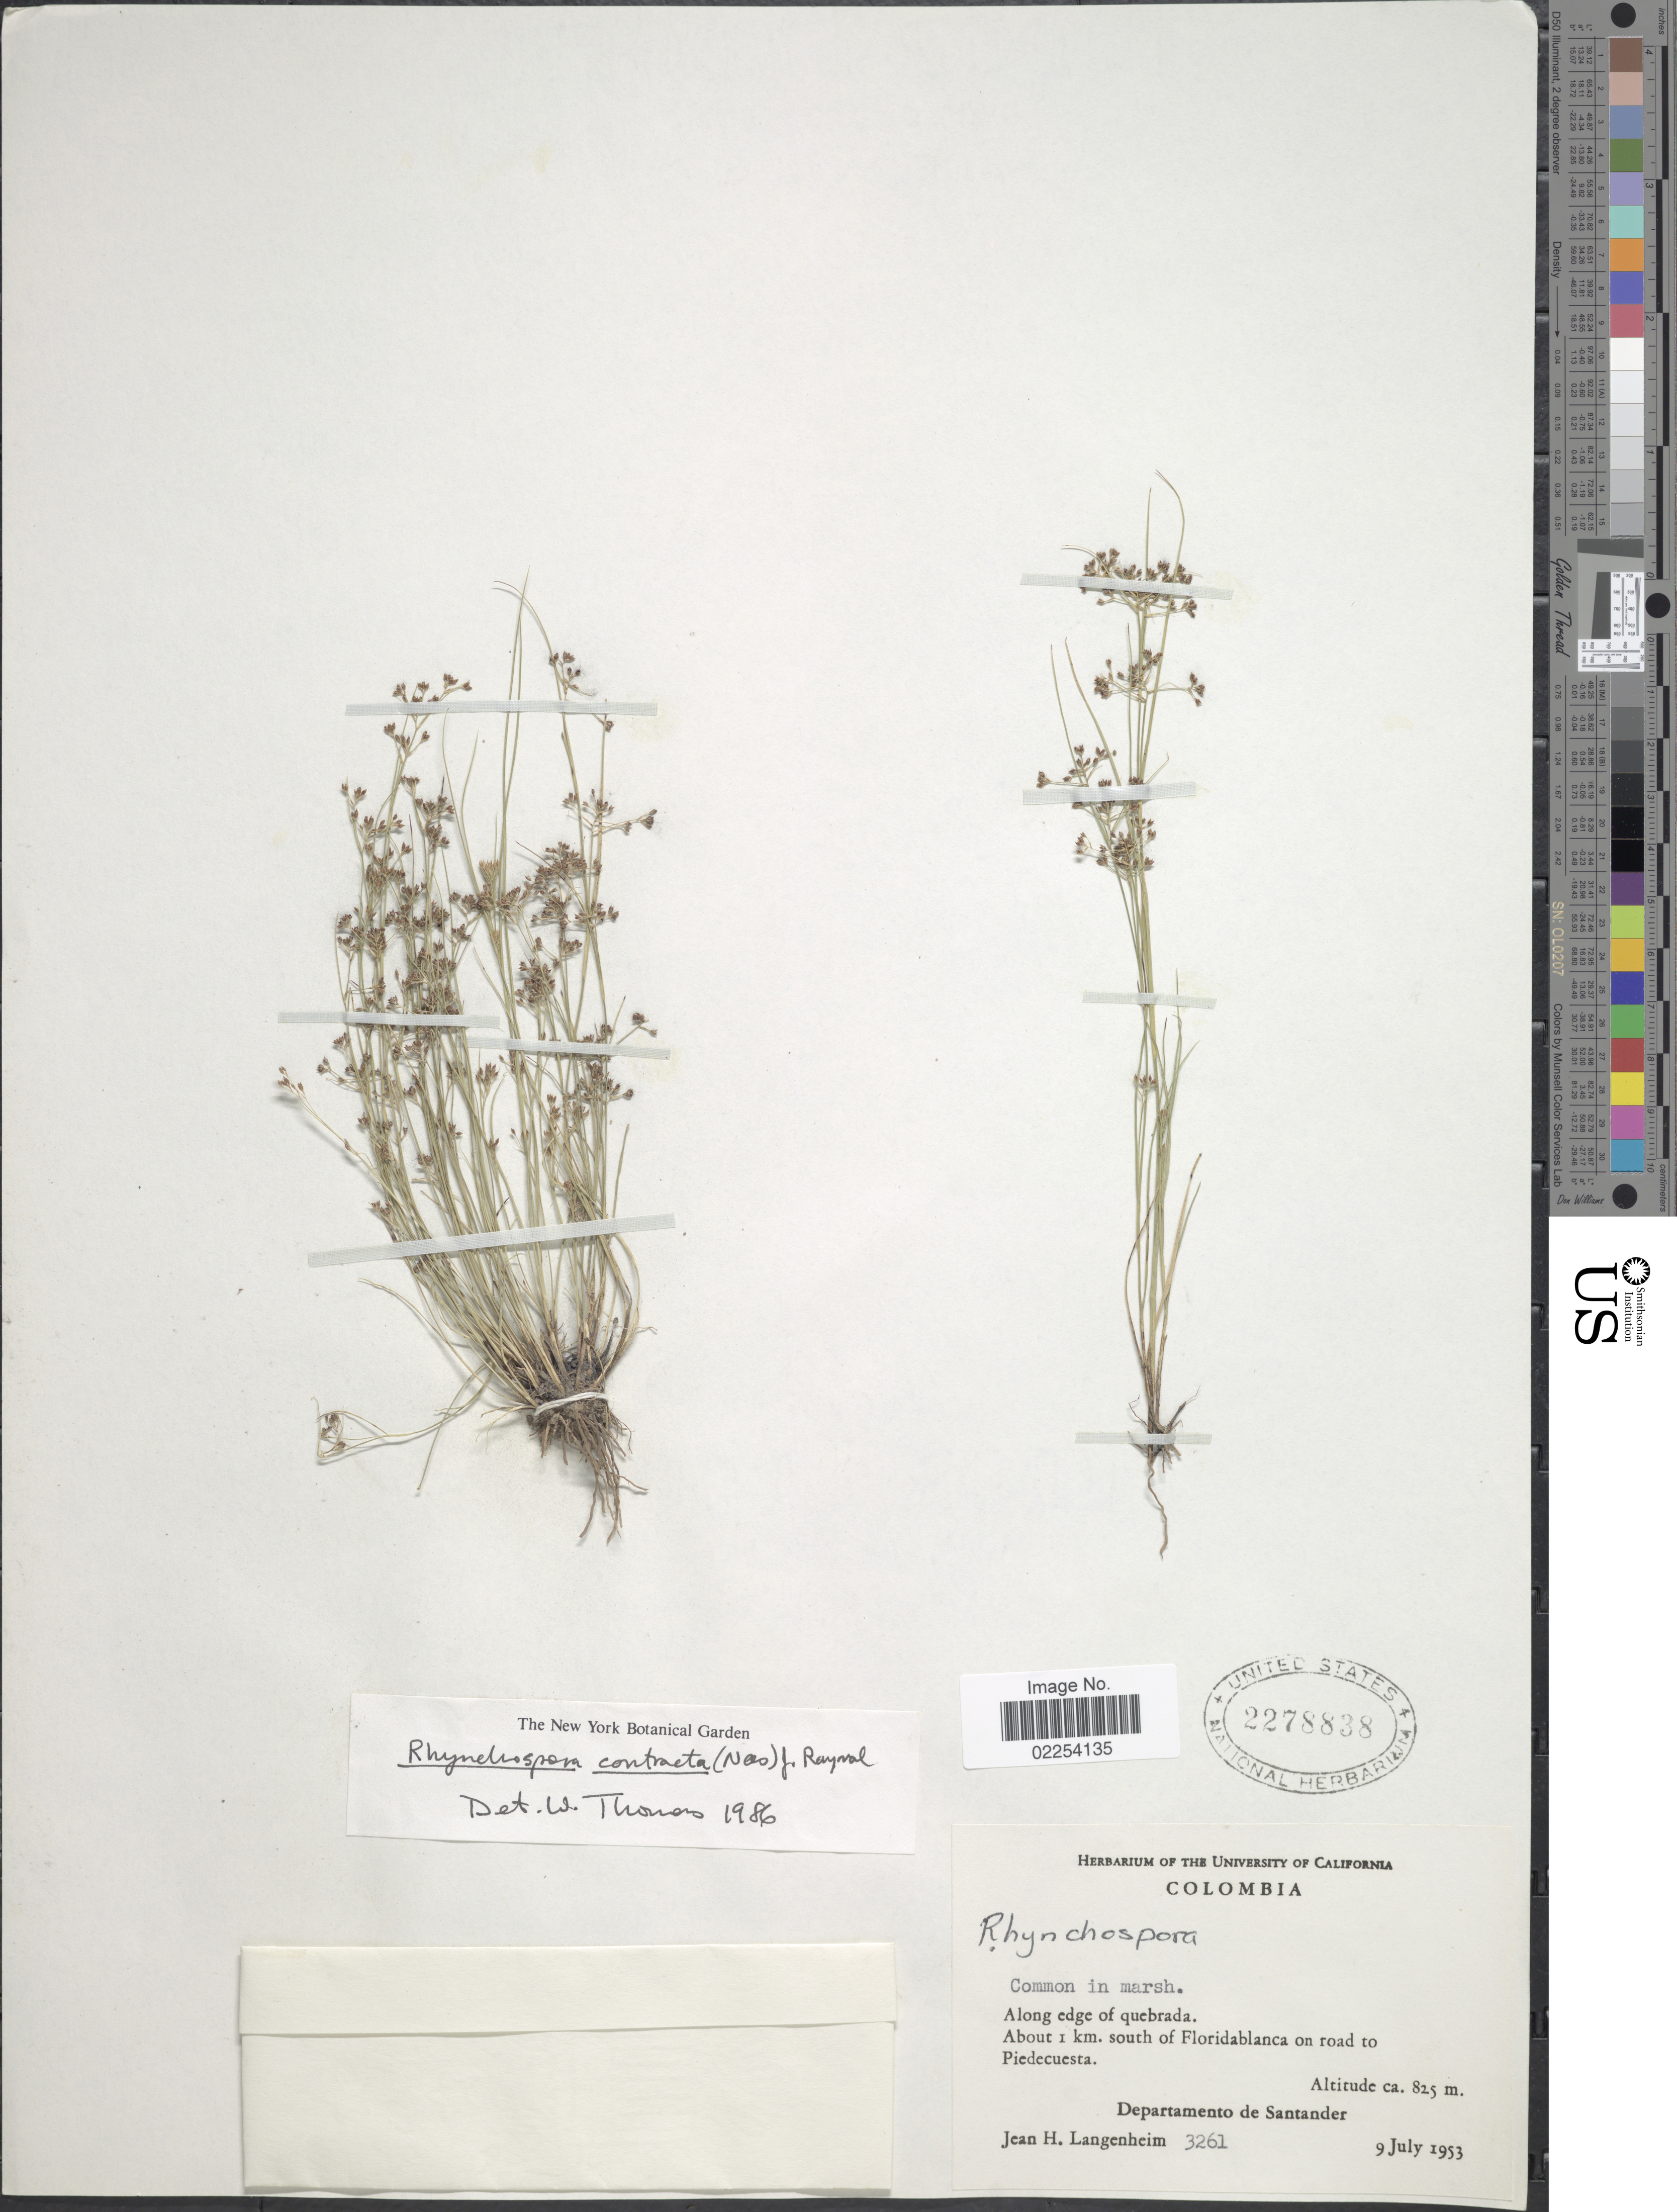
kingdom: Plantae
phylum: Tracheophyta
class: Liliopsida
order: Poales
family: Cyperaceae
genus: Rhynchospora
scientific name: Rhynchospora contracta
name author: (Nees) J. Raynal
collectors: J. H. Langenheim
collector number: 3261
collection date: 1953-07-09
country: Colombia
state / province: Santander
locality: Along edge of quebrada, About 1 km. south of Floridablanca on road to Piedecuesta, Departamento de Santander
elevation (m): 825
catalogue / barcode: US 2278838